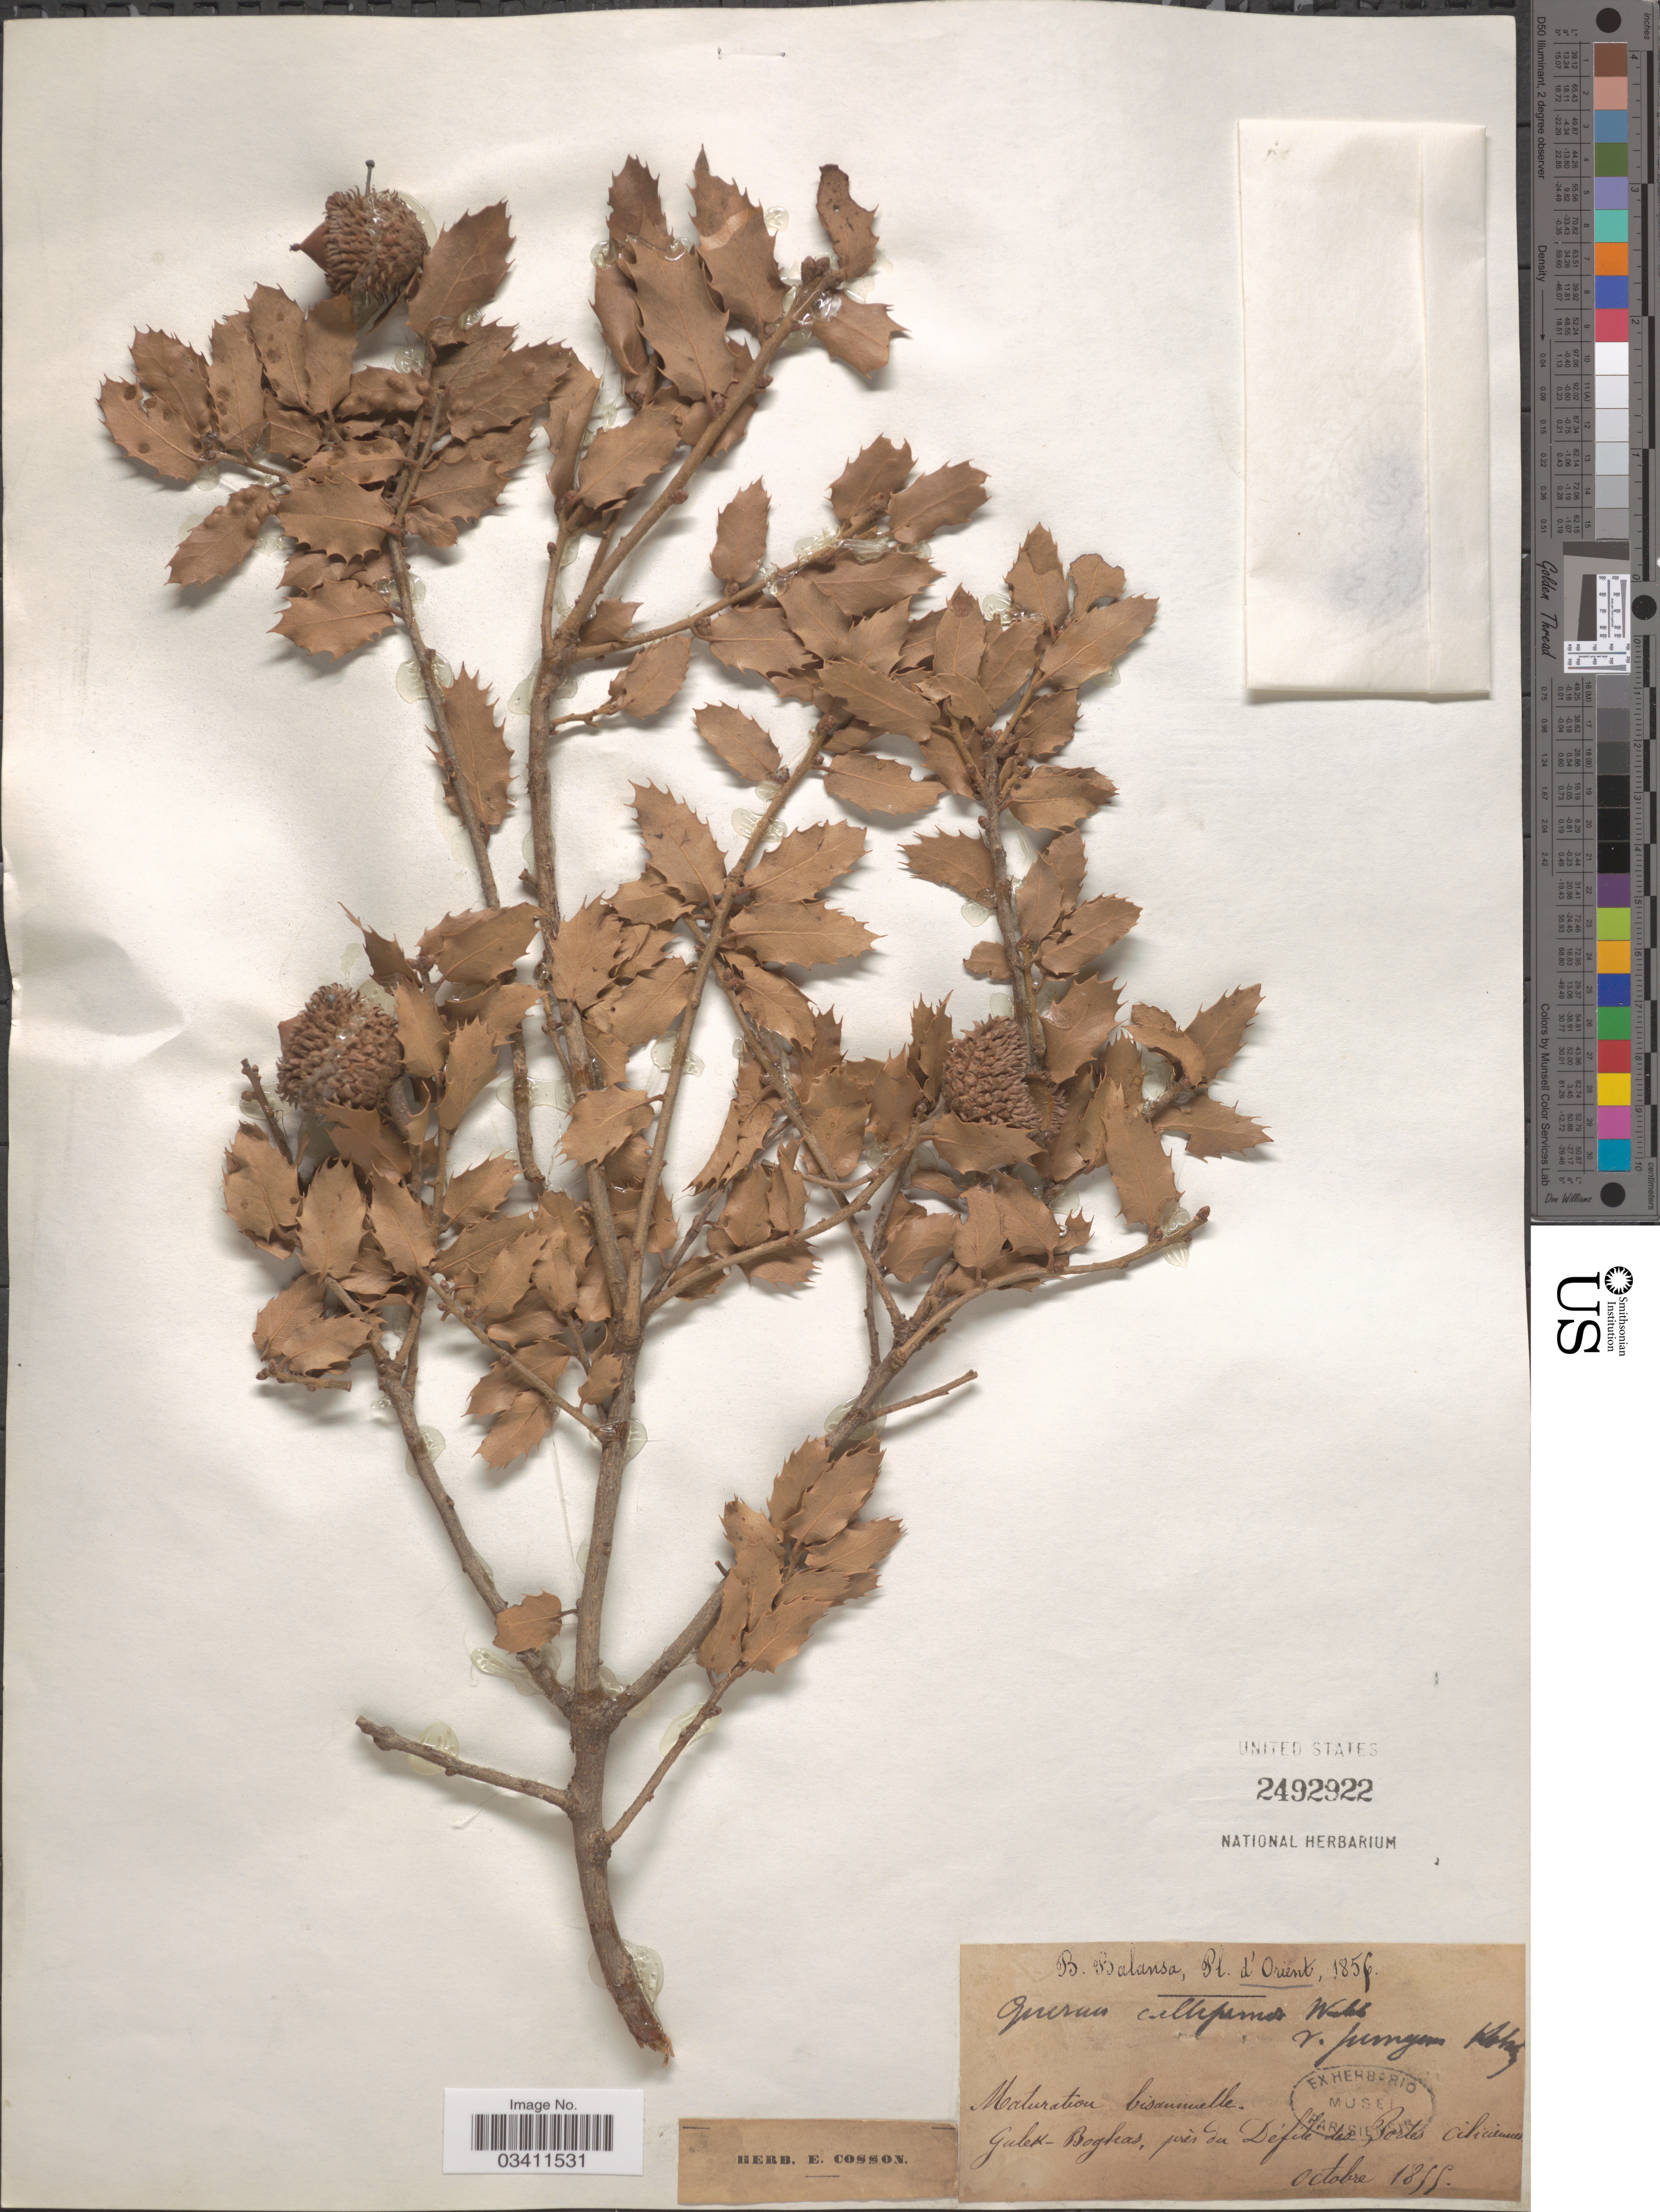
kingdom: Plantae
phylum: Tracheophyta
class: Magnoliopsida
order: Fagales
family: Fagaceae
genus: Quercus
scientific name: Quercus calliprinos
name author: Webb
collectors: B. Balansa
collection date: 1855-10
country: Turkey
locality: D'Orient. Maturation bisannuelle. Gulek-Boghas, prés du Défile des, Portes ciliciennes [interpreted].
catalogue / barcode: US 2492922